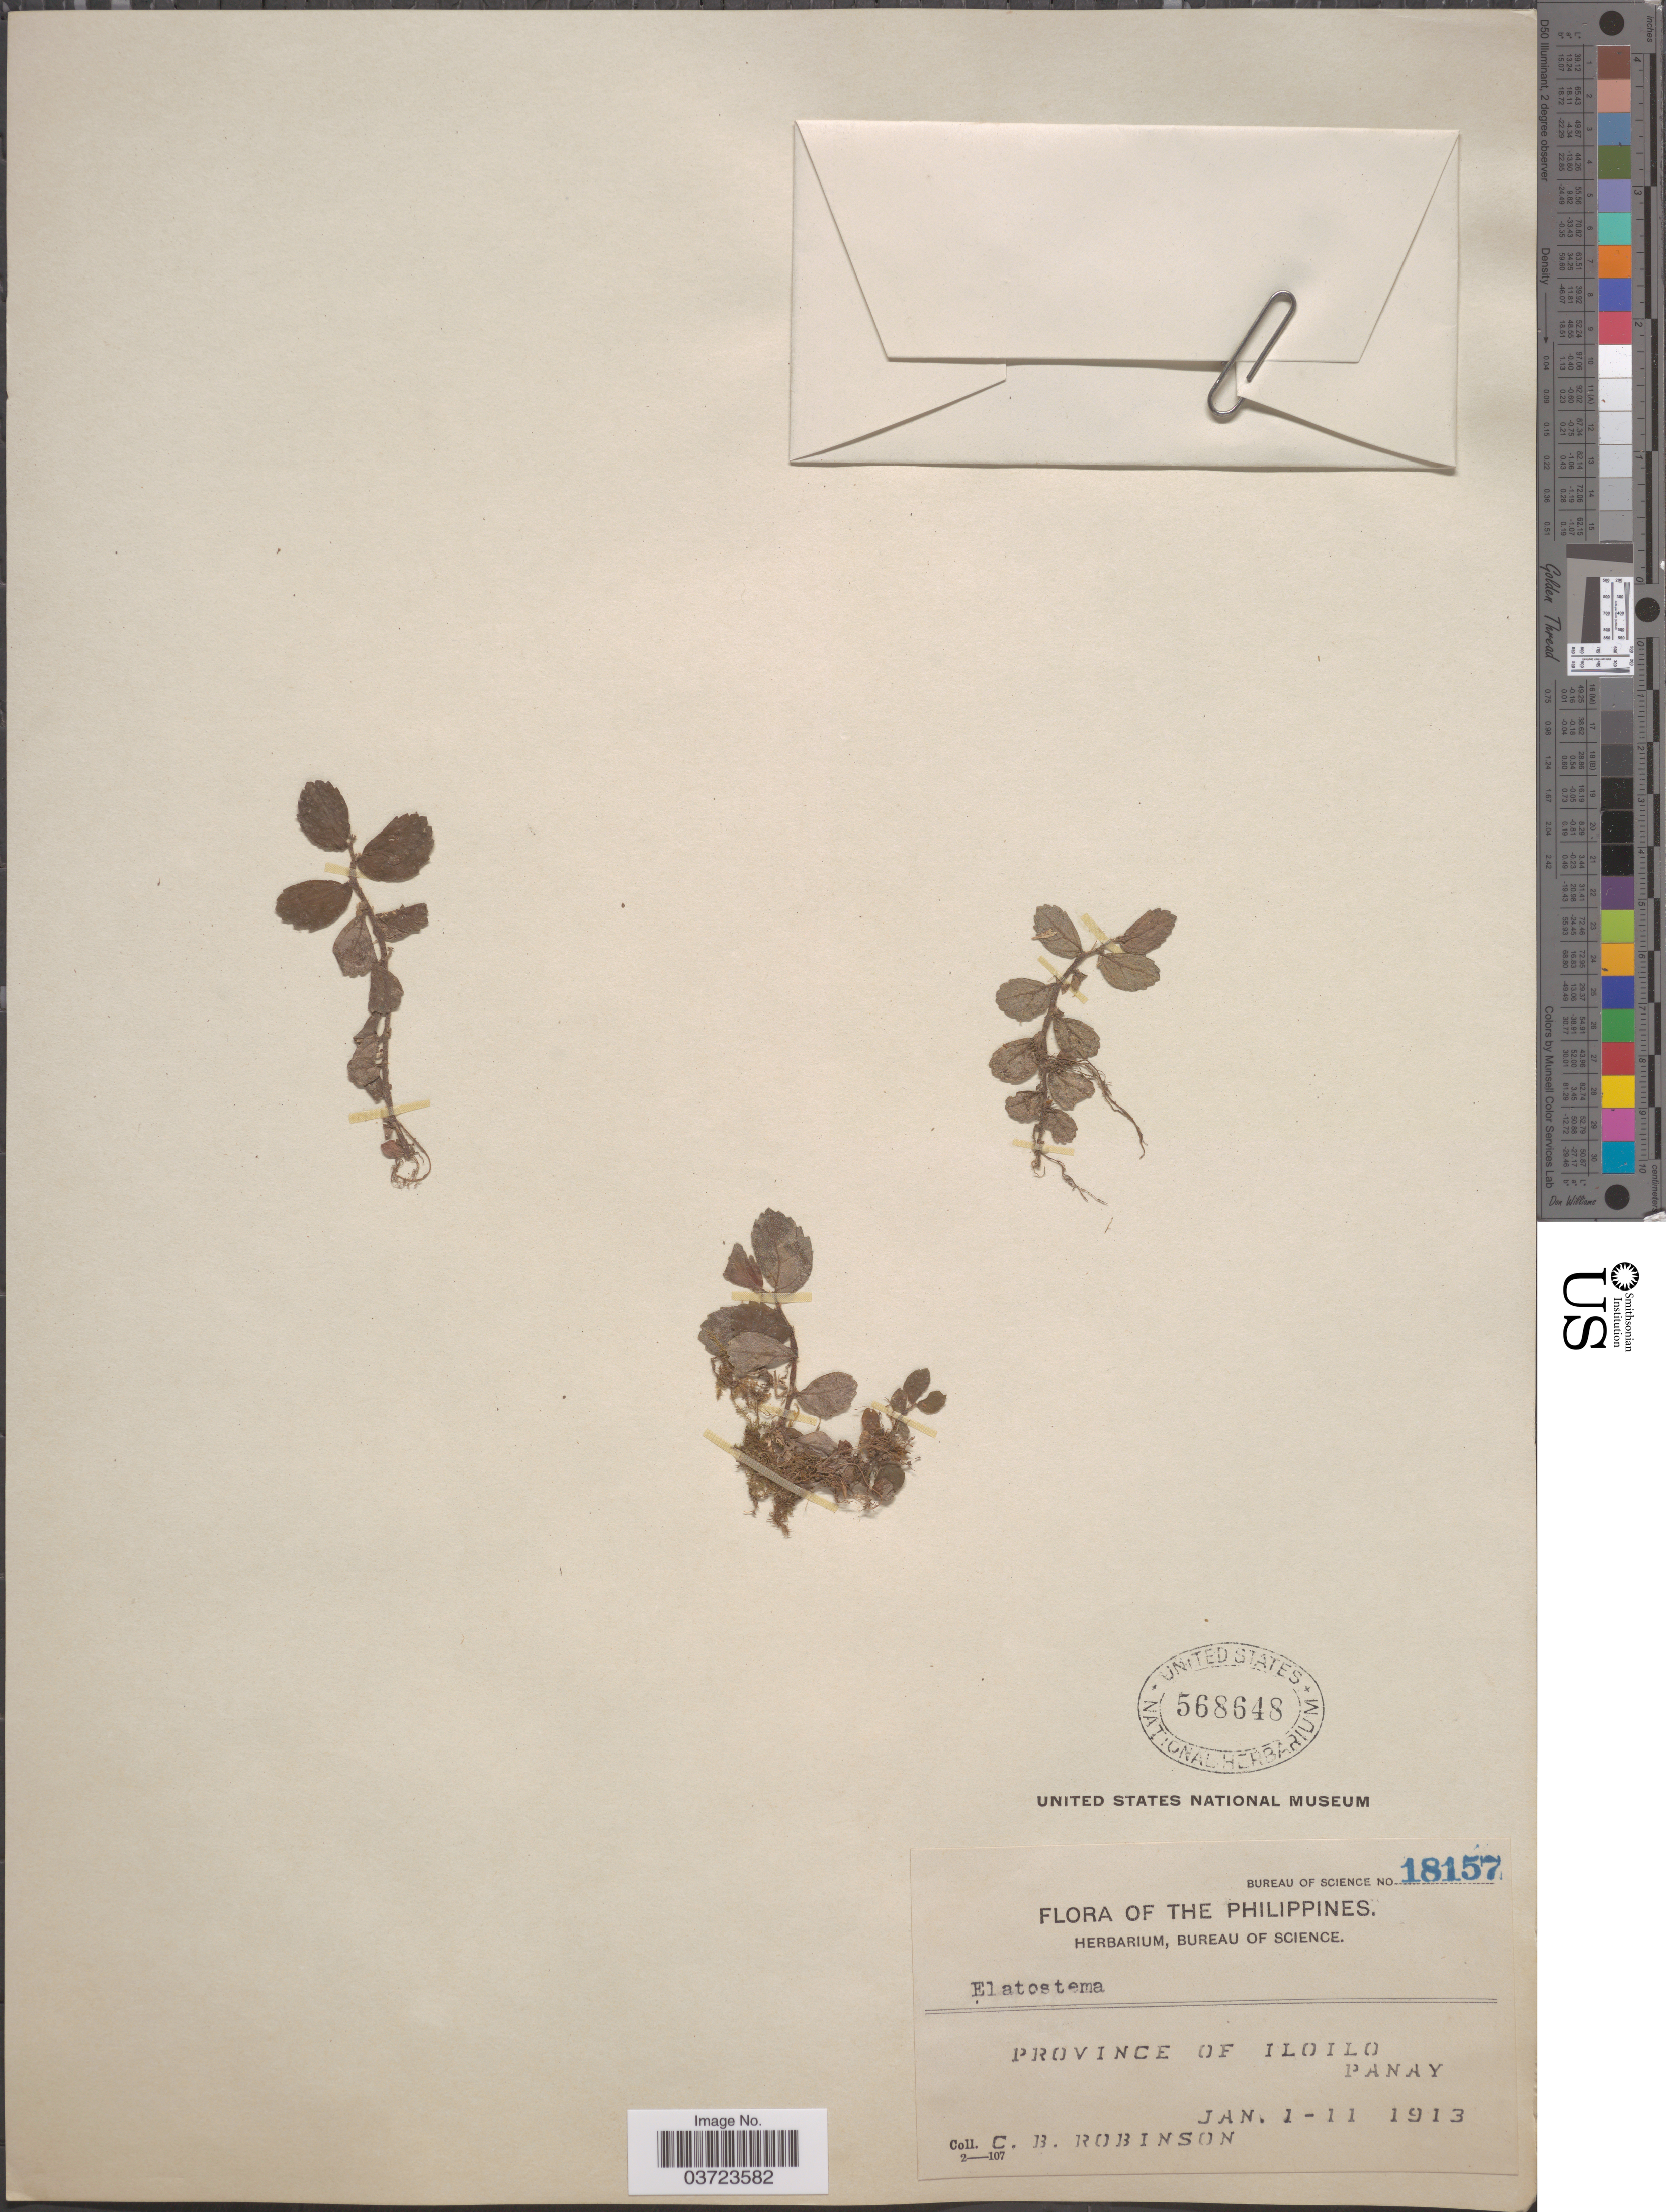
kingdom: Plantae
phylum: Tracheophyta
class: Magnoliopsida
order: Rosales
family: Urticaceae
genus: Elatostema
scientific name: Elatostema sp.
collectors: C. Robinson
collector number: Bureau of Science 18157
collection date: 1913-01-01/1913-01-11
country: Philippines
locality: Province of Iloilo. Panay.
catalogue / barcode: US 568648